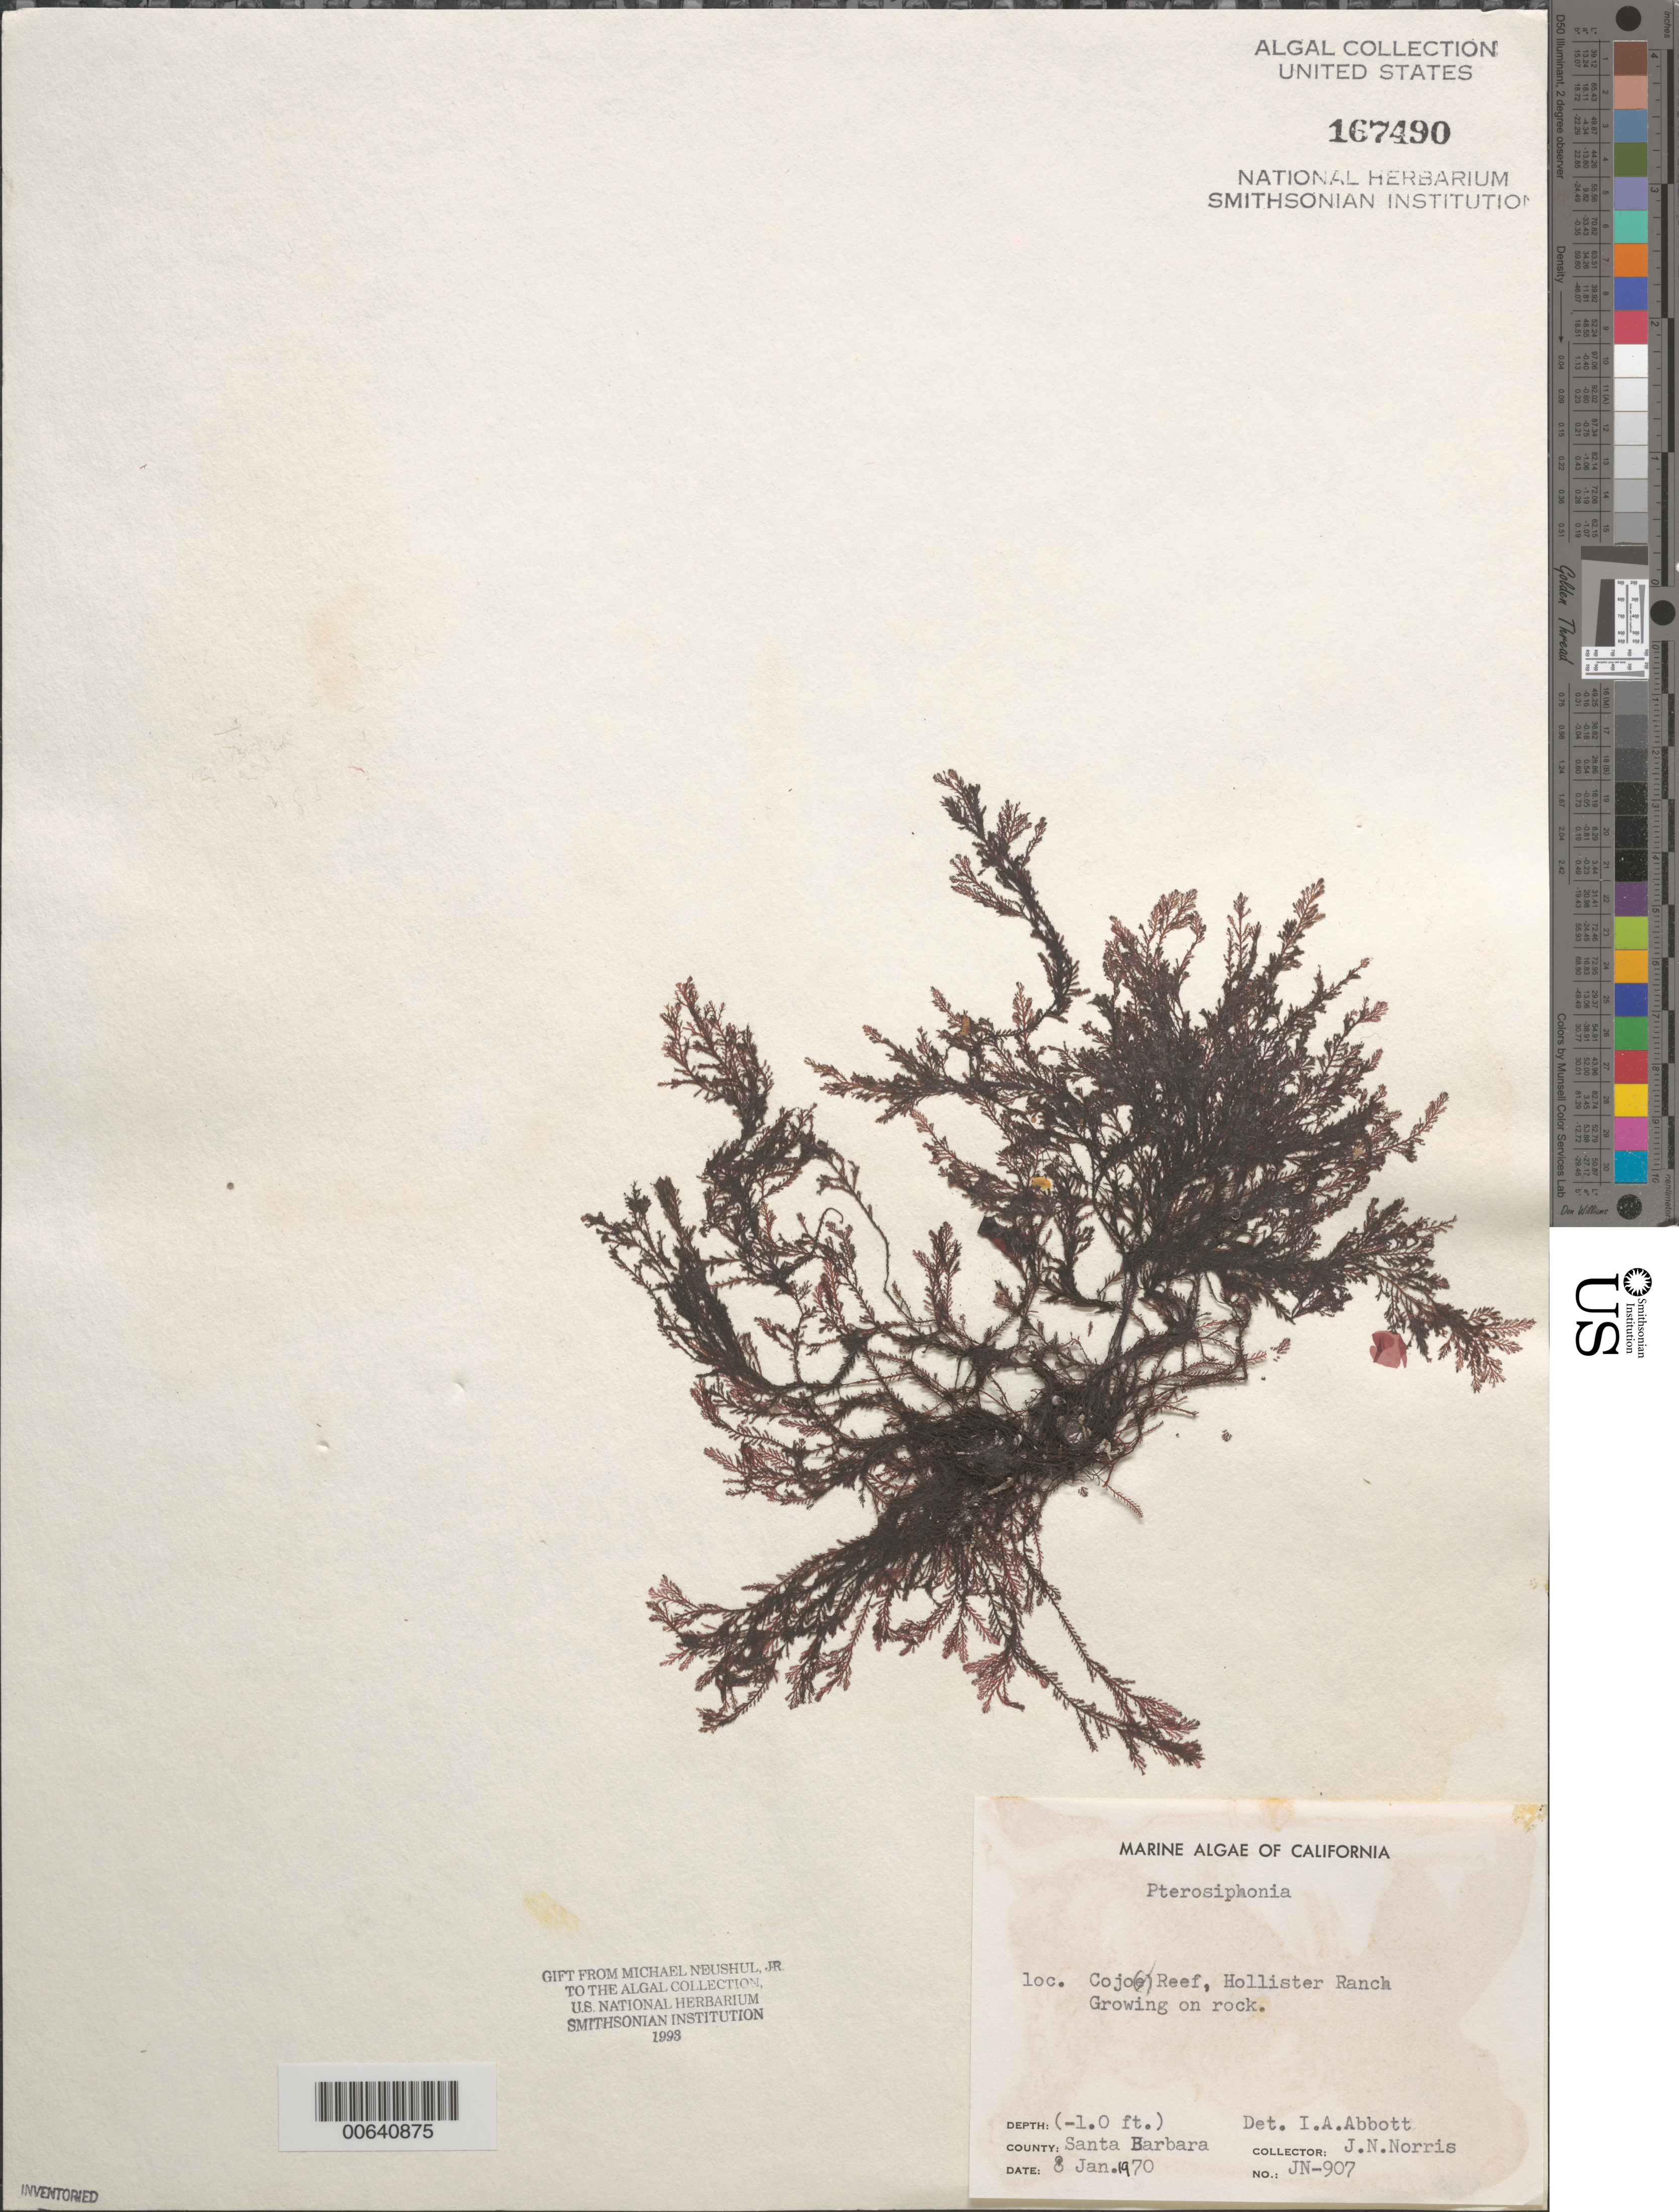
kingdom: Plantae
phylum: Rhodophyta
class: Florideophyceae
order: Ceramiales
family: Rhodomelaceae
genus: Pterosiphonia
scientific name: Pterosiphonia sp.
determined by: Abbott, Isabella A.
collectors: J. N. Norris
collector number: JN-907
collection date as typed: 08 Jan 1970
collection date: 1970-01-08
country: United States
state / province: California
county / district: Santa Barbara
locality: Cojo Reef, Hollister Ranch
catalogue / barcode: US 167490